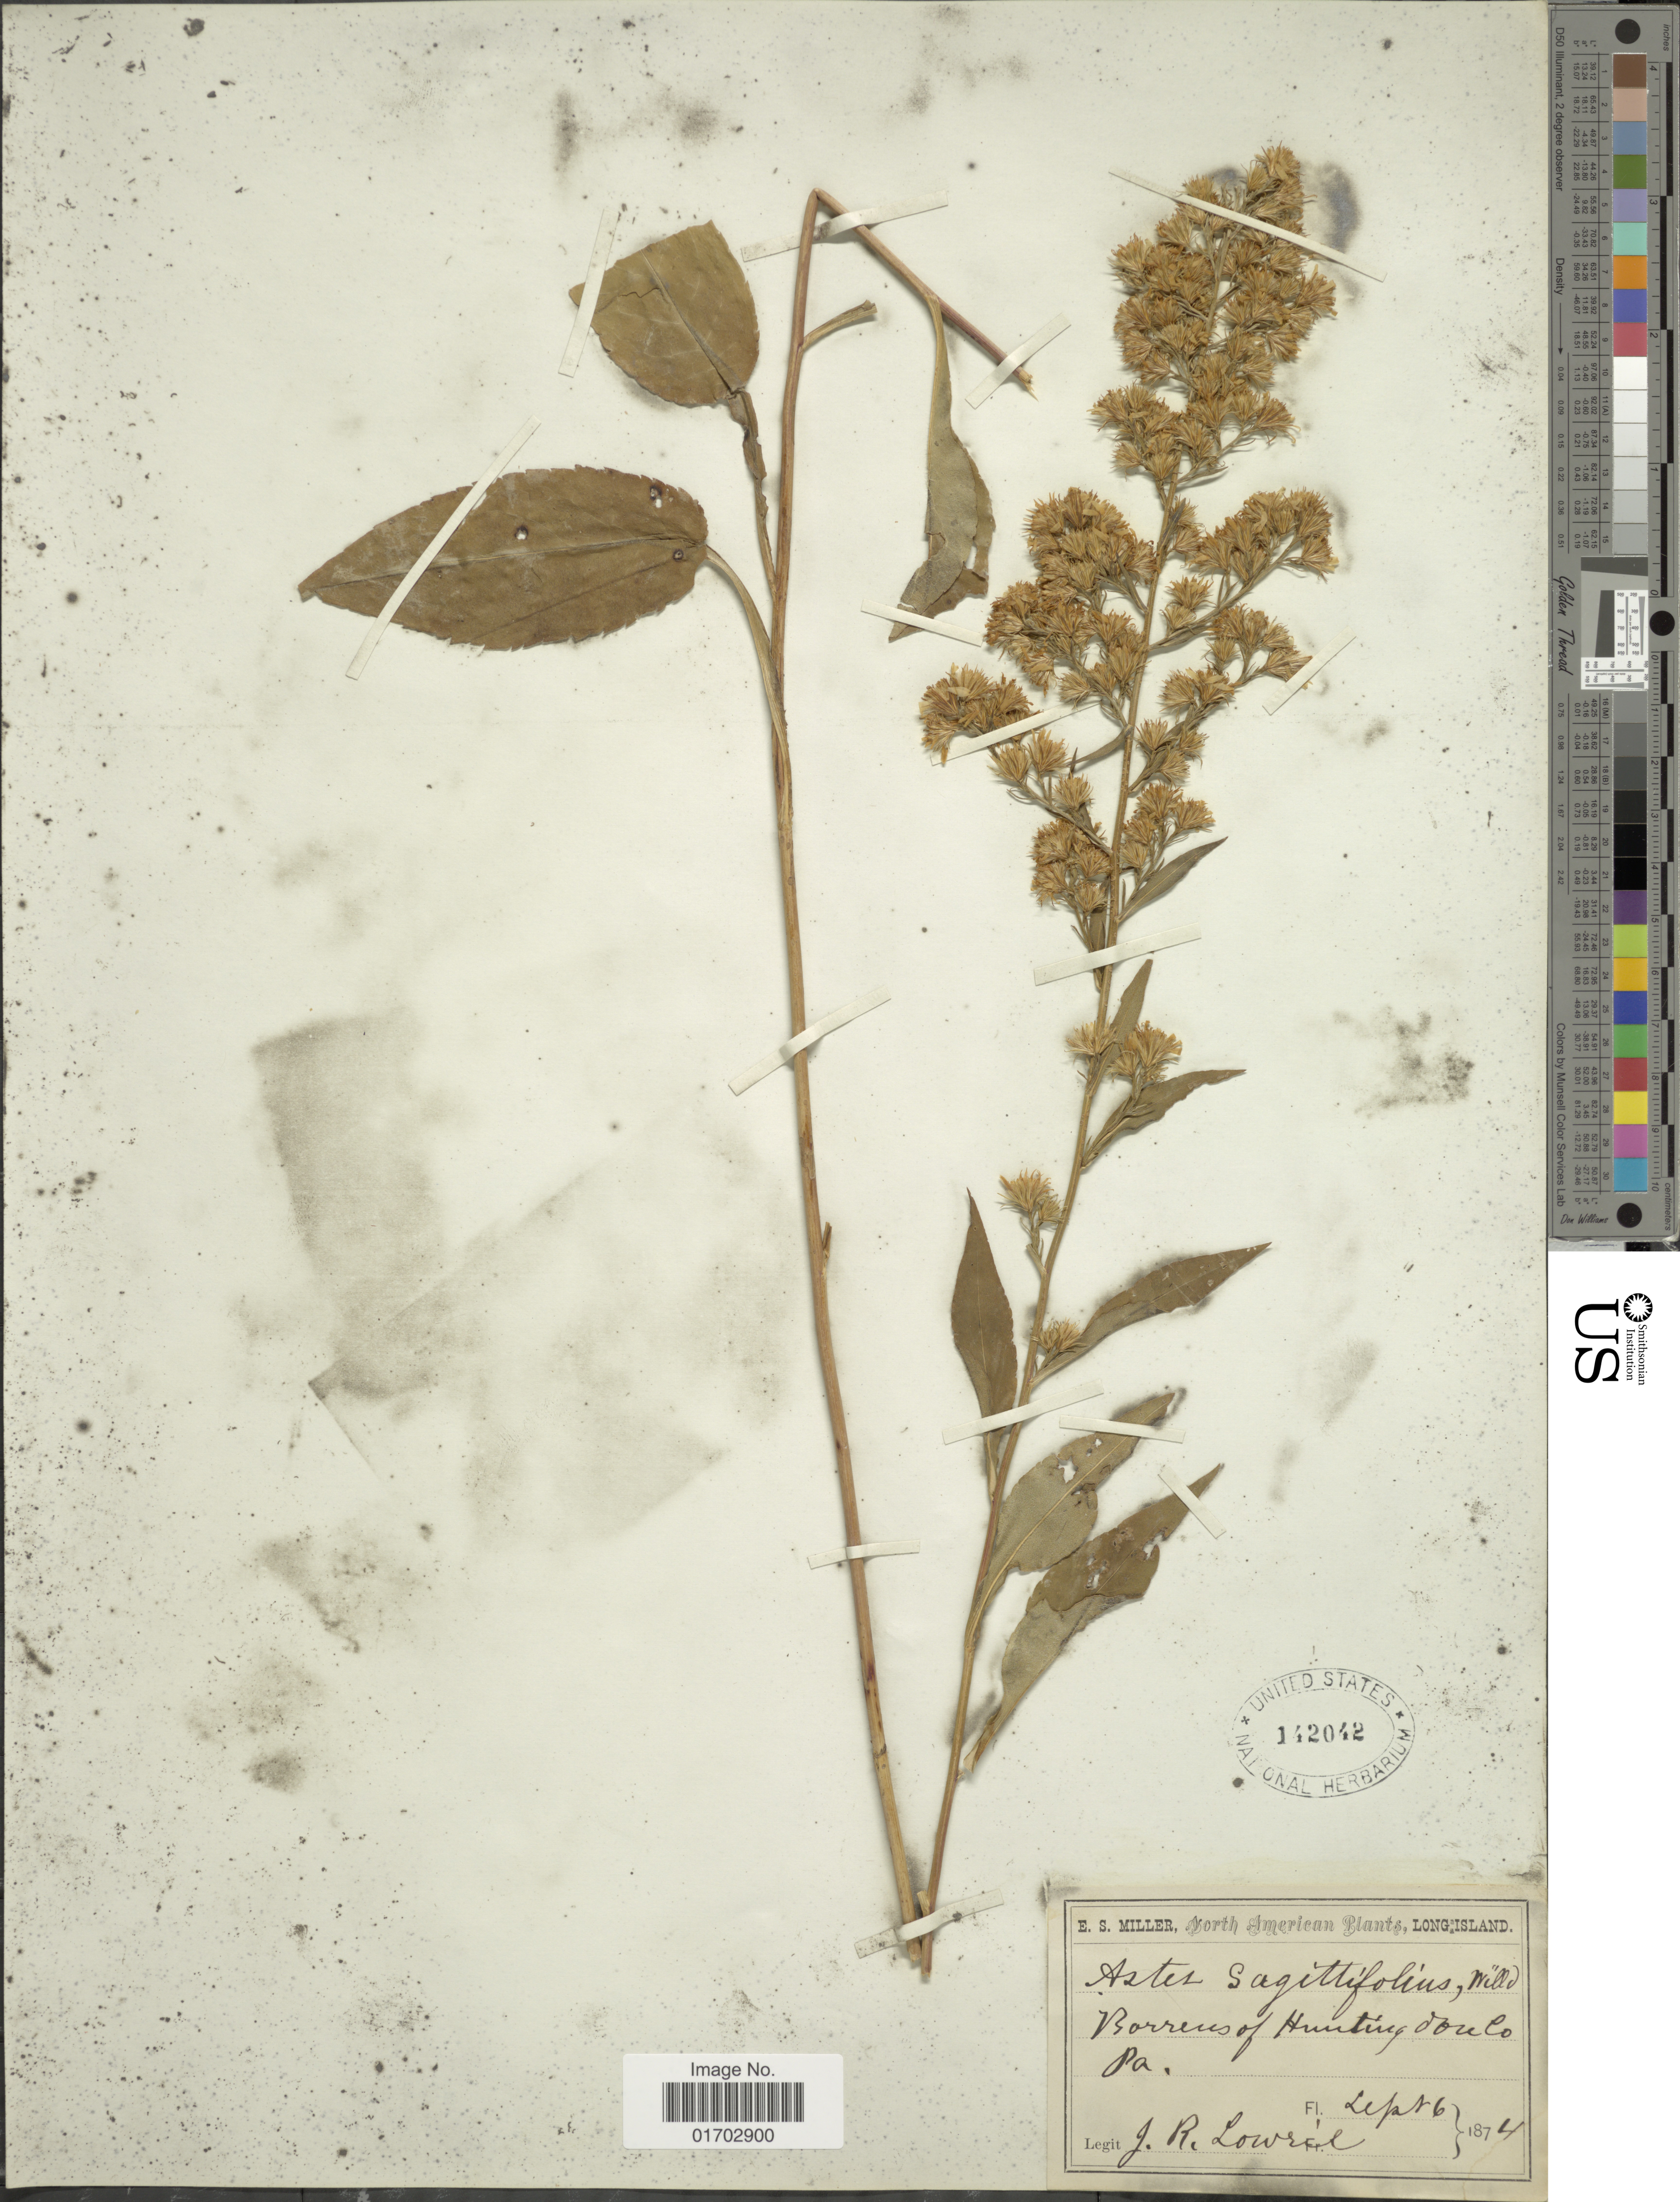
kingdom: Plantae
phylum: Tracheophyta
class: Magnoliopsida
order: Asterales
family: Asteraceae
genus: Symphyotrichum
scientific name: Symphyotrichum urophyllum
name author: (Lindl. ex DC.) G.L. Nesom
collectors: J. Lowrel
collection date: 1874-09-06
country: United States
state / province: Pennsylvania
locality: Barrens of Huntingdon Co.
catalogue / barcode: US 142042